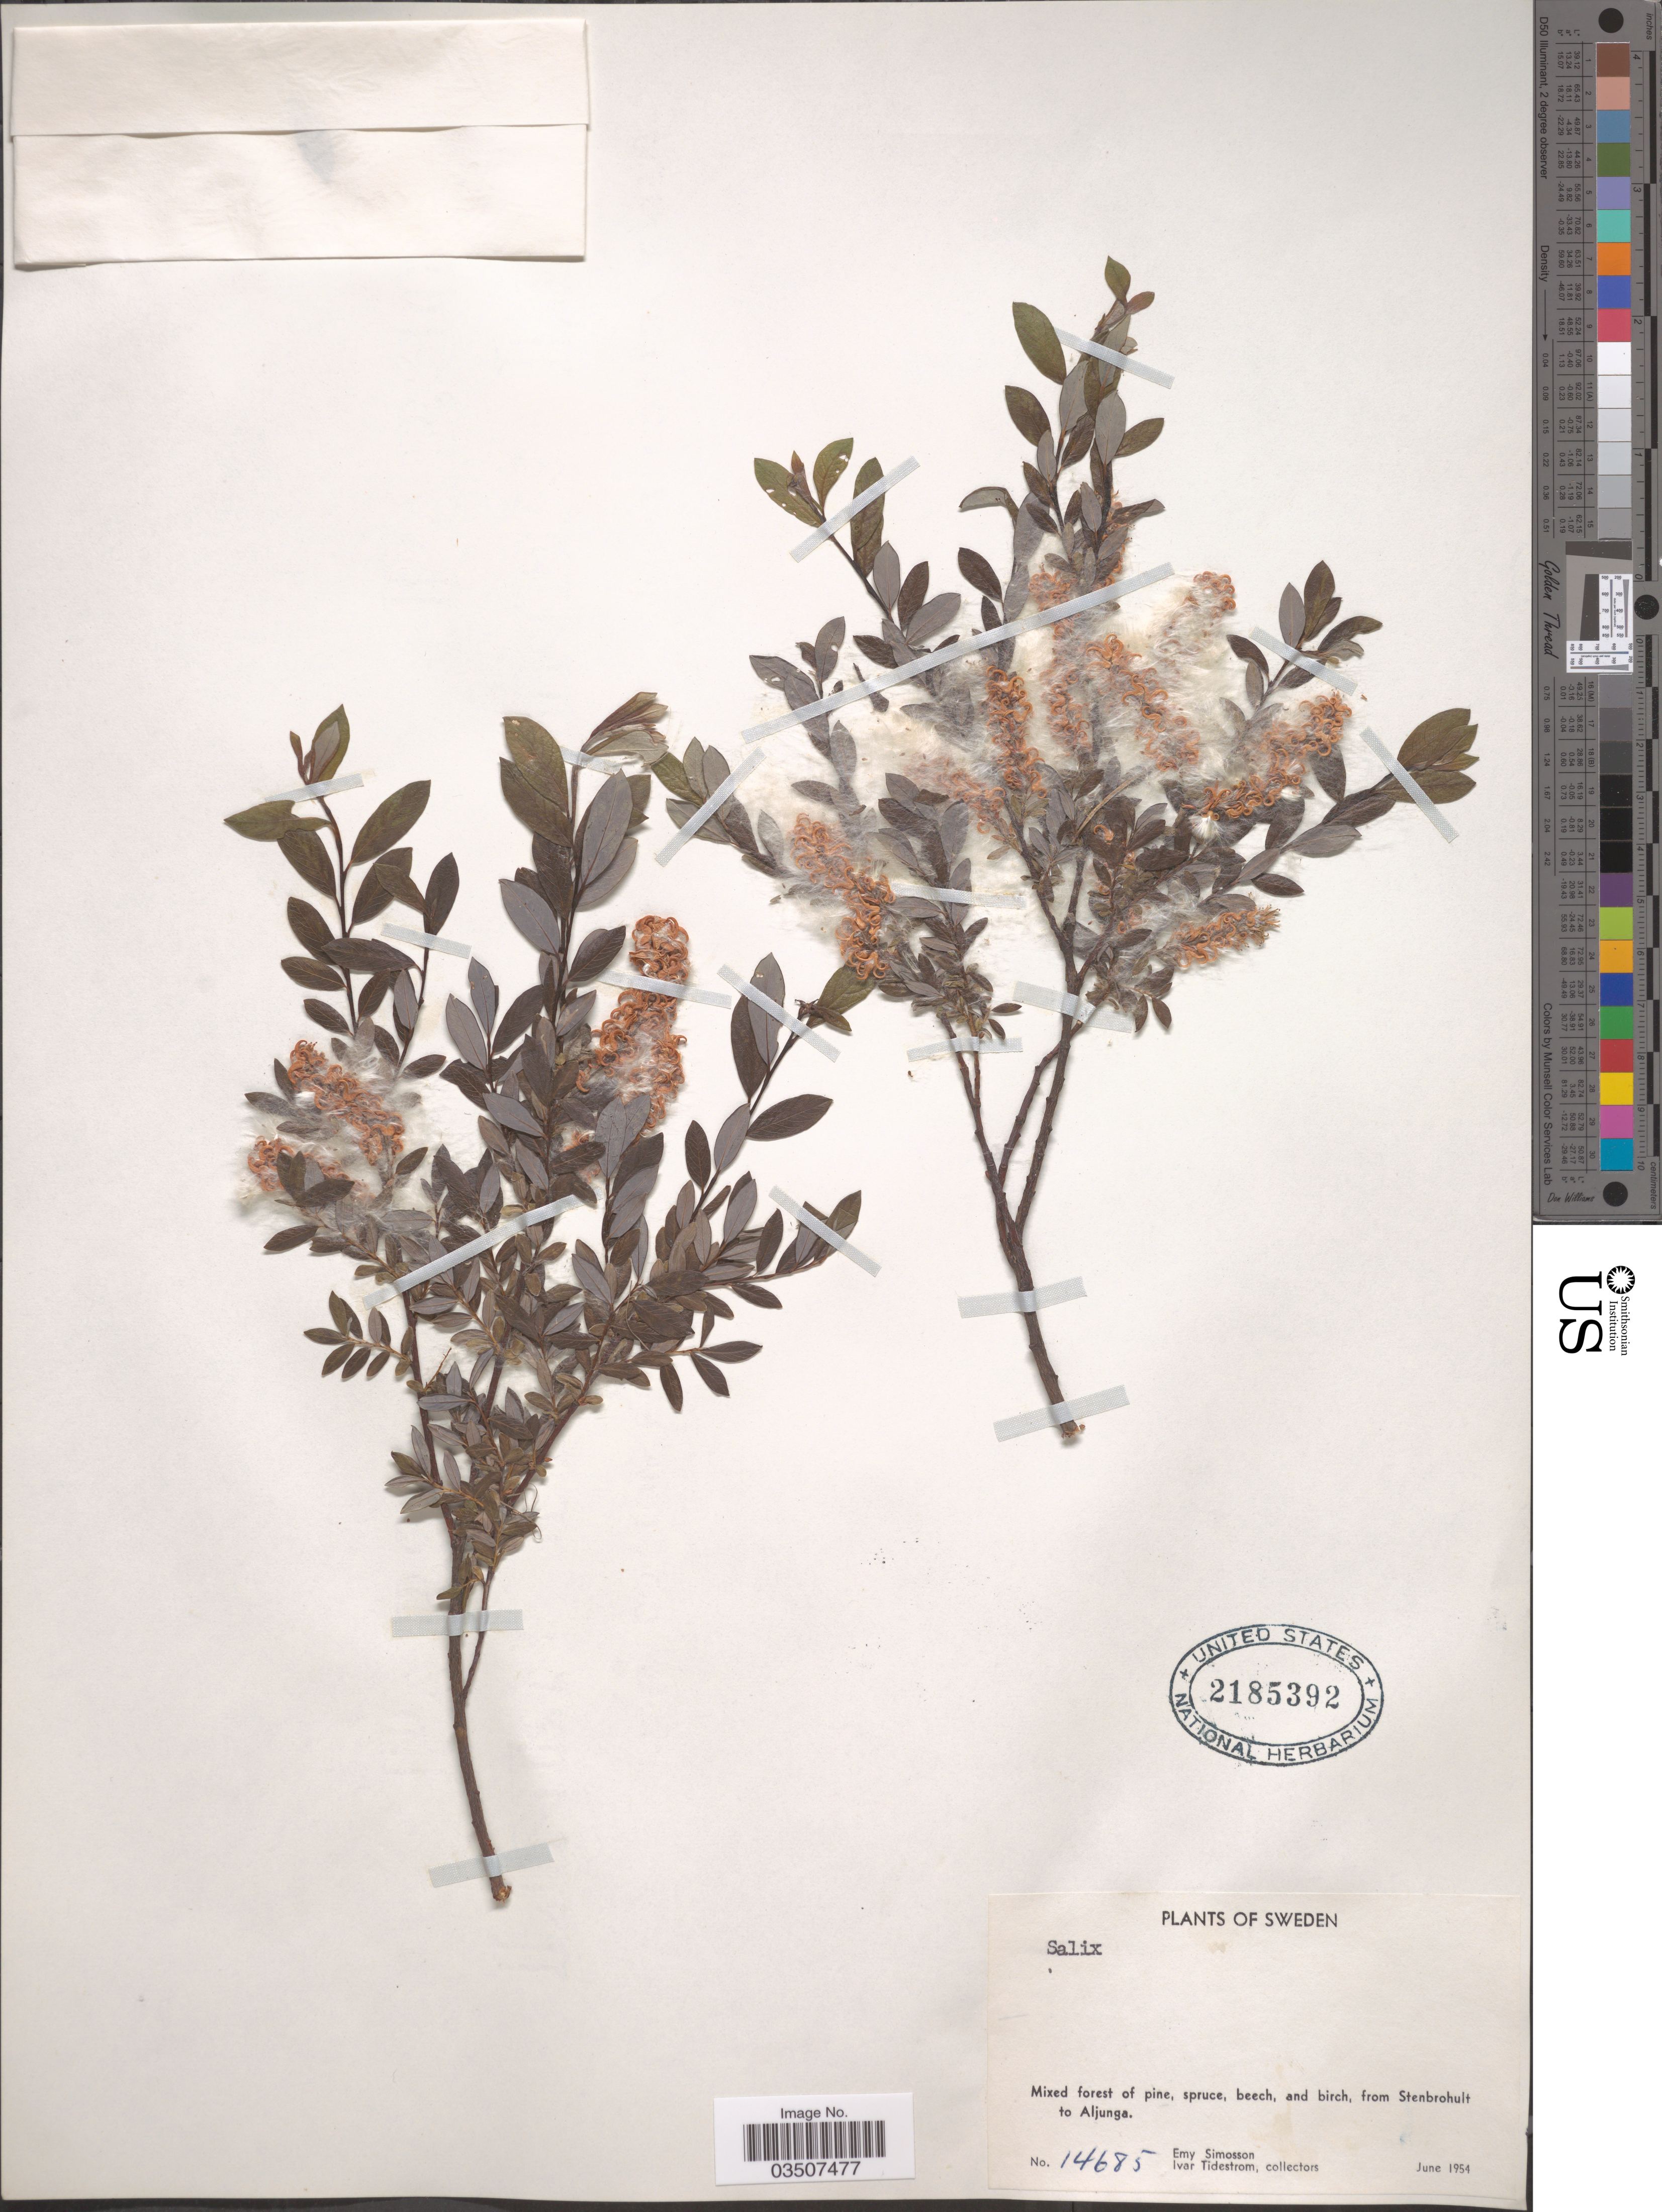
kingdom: Plantae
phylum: Tracheophyta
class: Magnoliopsida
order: Malpighiales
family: Salicaceae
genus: Salix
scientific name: Salix cordata x S. sericea Marshall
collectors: E. Simosson & I. F. Tidestrom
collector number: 14685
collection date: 1954-06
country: Sweden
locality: Mixed forest of pine, spruce, beech, and birch, from Stenbrohult to Aljunga.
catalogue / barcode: US 2185392